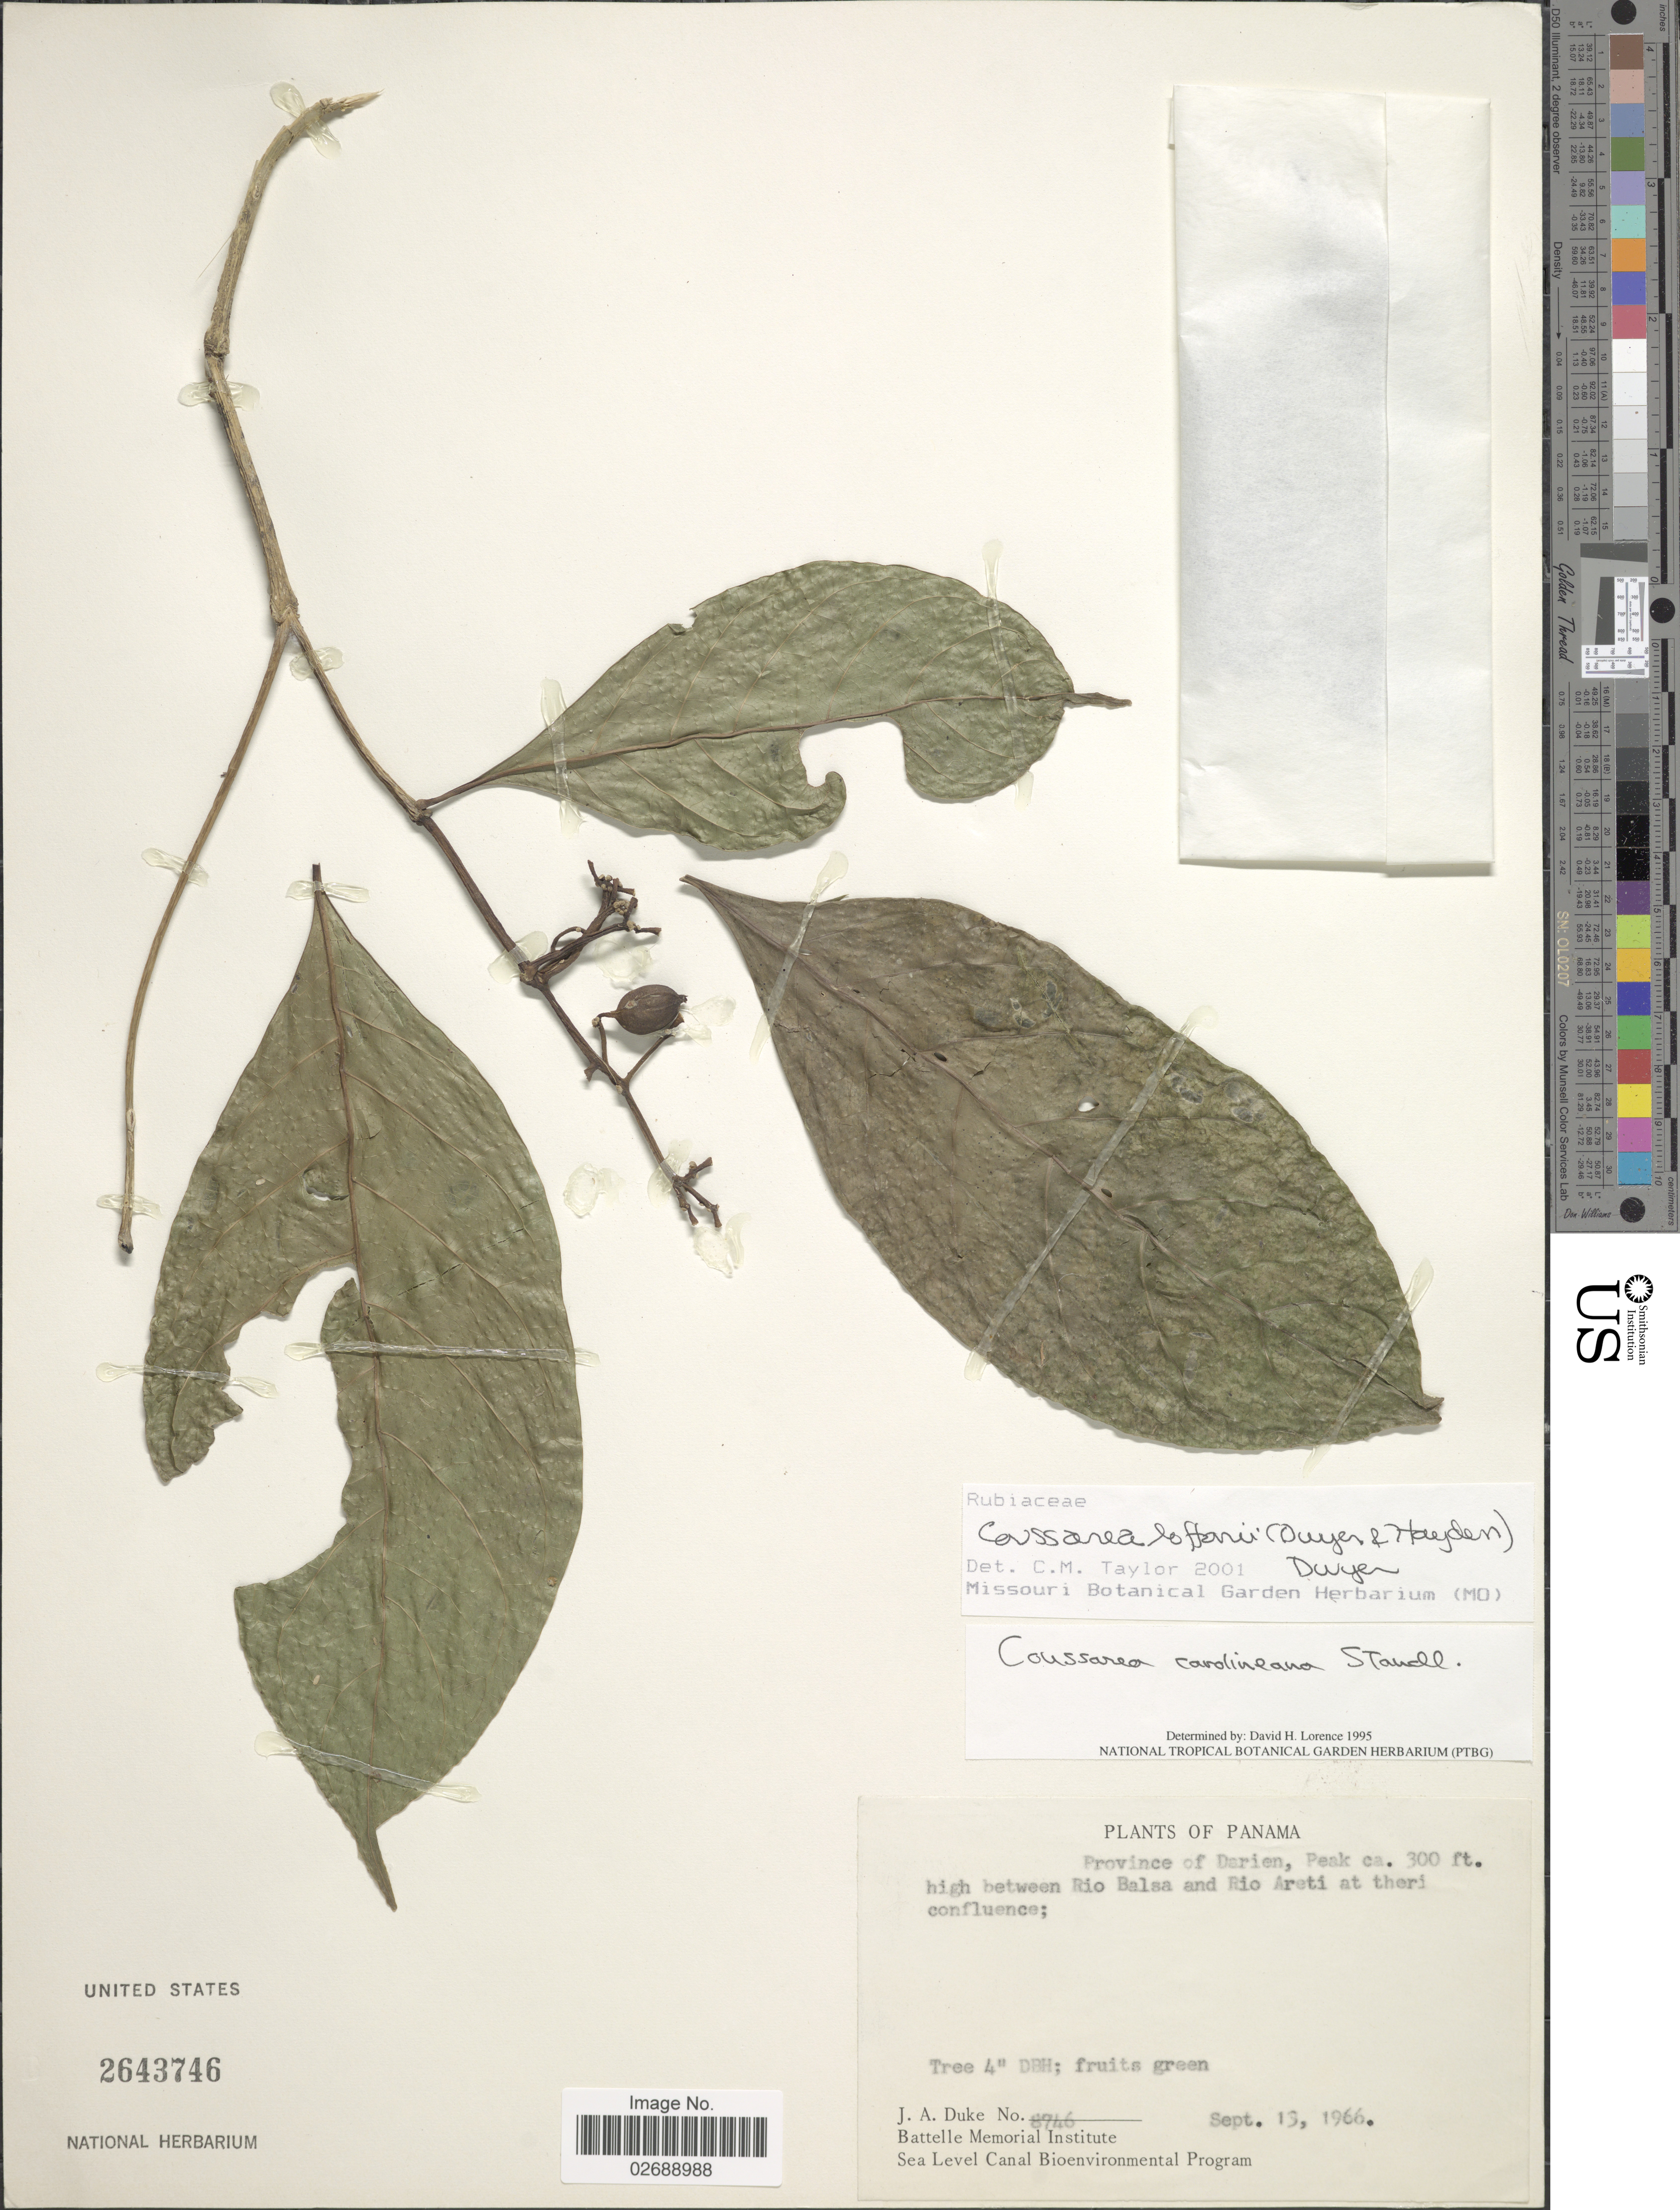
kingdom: Plantae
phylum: Tracheophyta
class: Magnoliopsida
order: Gentianales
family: Rubiaceae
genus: Coussarea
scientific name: Coussarea loftonii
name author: (Dwyer & M.V. Hayden) Dwyer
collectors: J. A. Duke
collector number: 8746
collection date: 1966-09-13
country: Panama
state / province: Darién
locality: Peak, high between Rio Balsa and Rio Areti at theri confluence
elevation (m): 91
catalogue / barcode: US 2643746